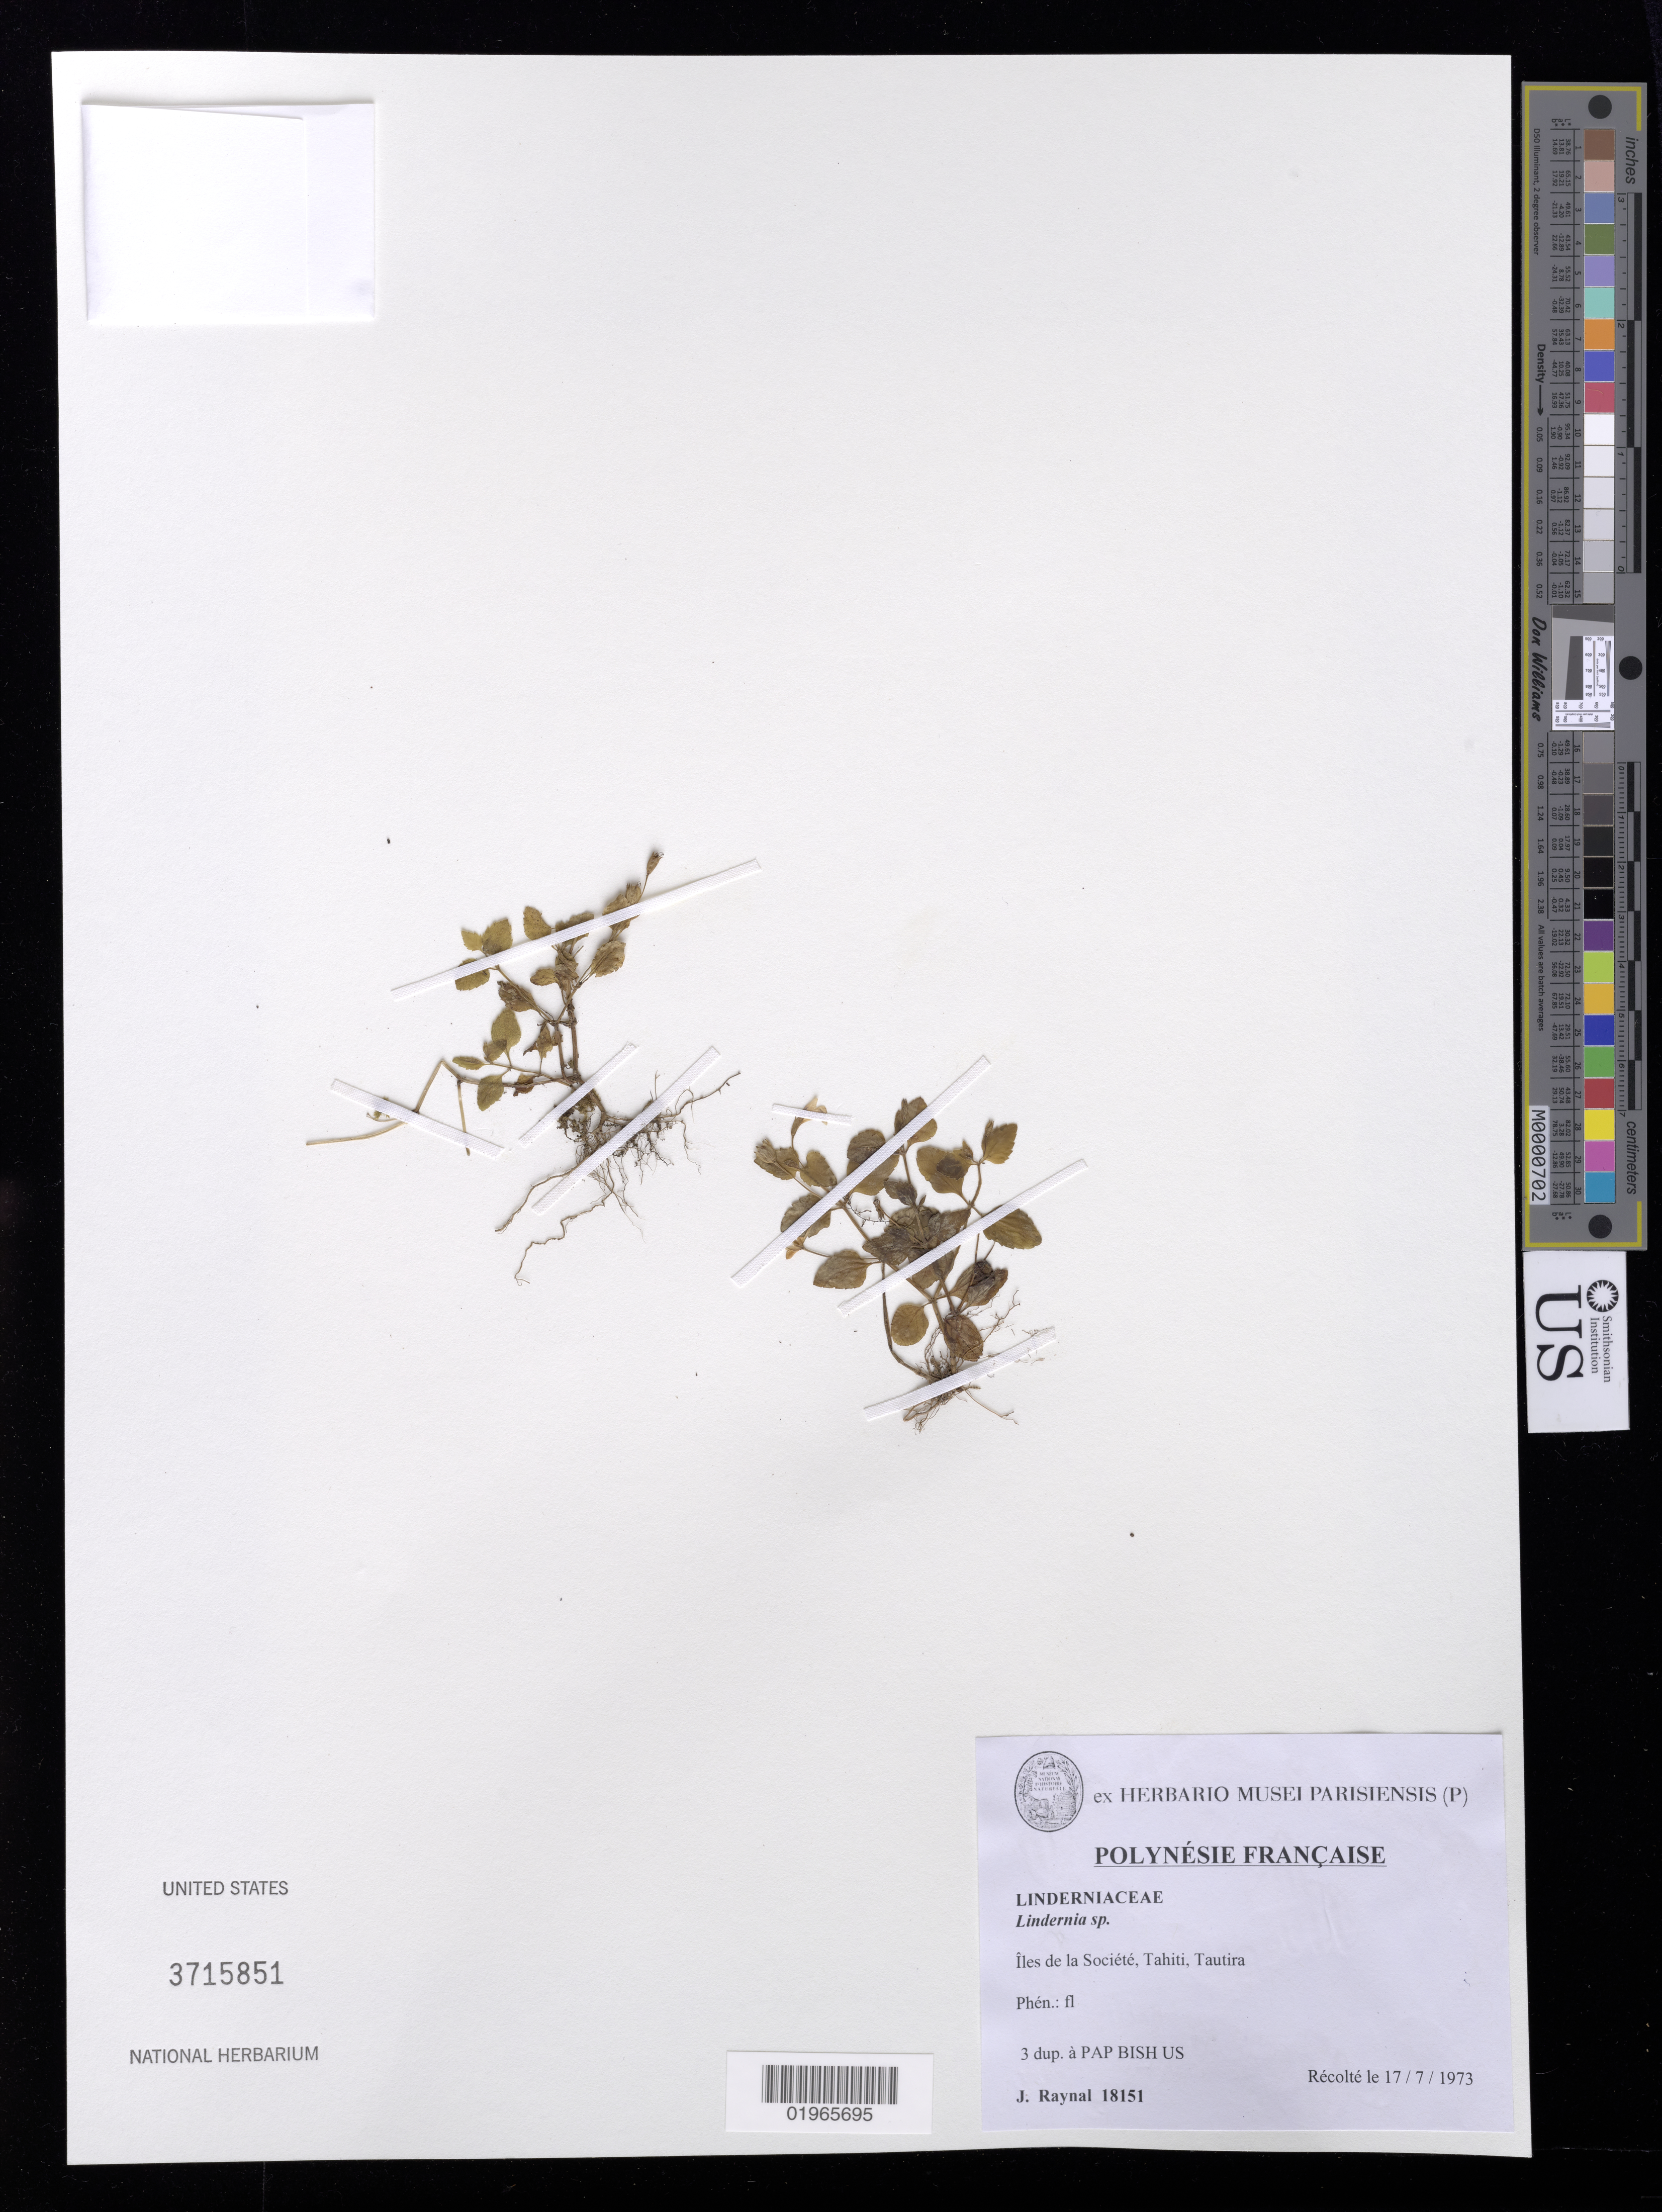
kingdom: Plantae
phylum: Tracheophyta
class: Magnoliopsida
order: Lamiales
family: Linderniaceae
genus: Lindernia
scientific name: Lindernia sp.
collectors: J. Raynal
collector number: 18151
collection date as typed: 17 Jul 1973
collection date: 1973-07-17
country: French Polynesia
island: Tahiti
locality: Tautira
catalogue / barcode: US 3715851